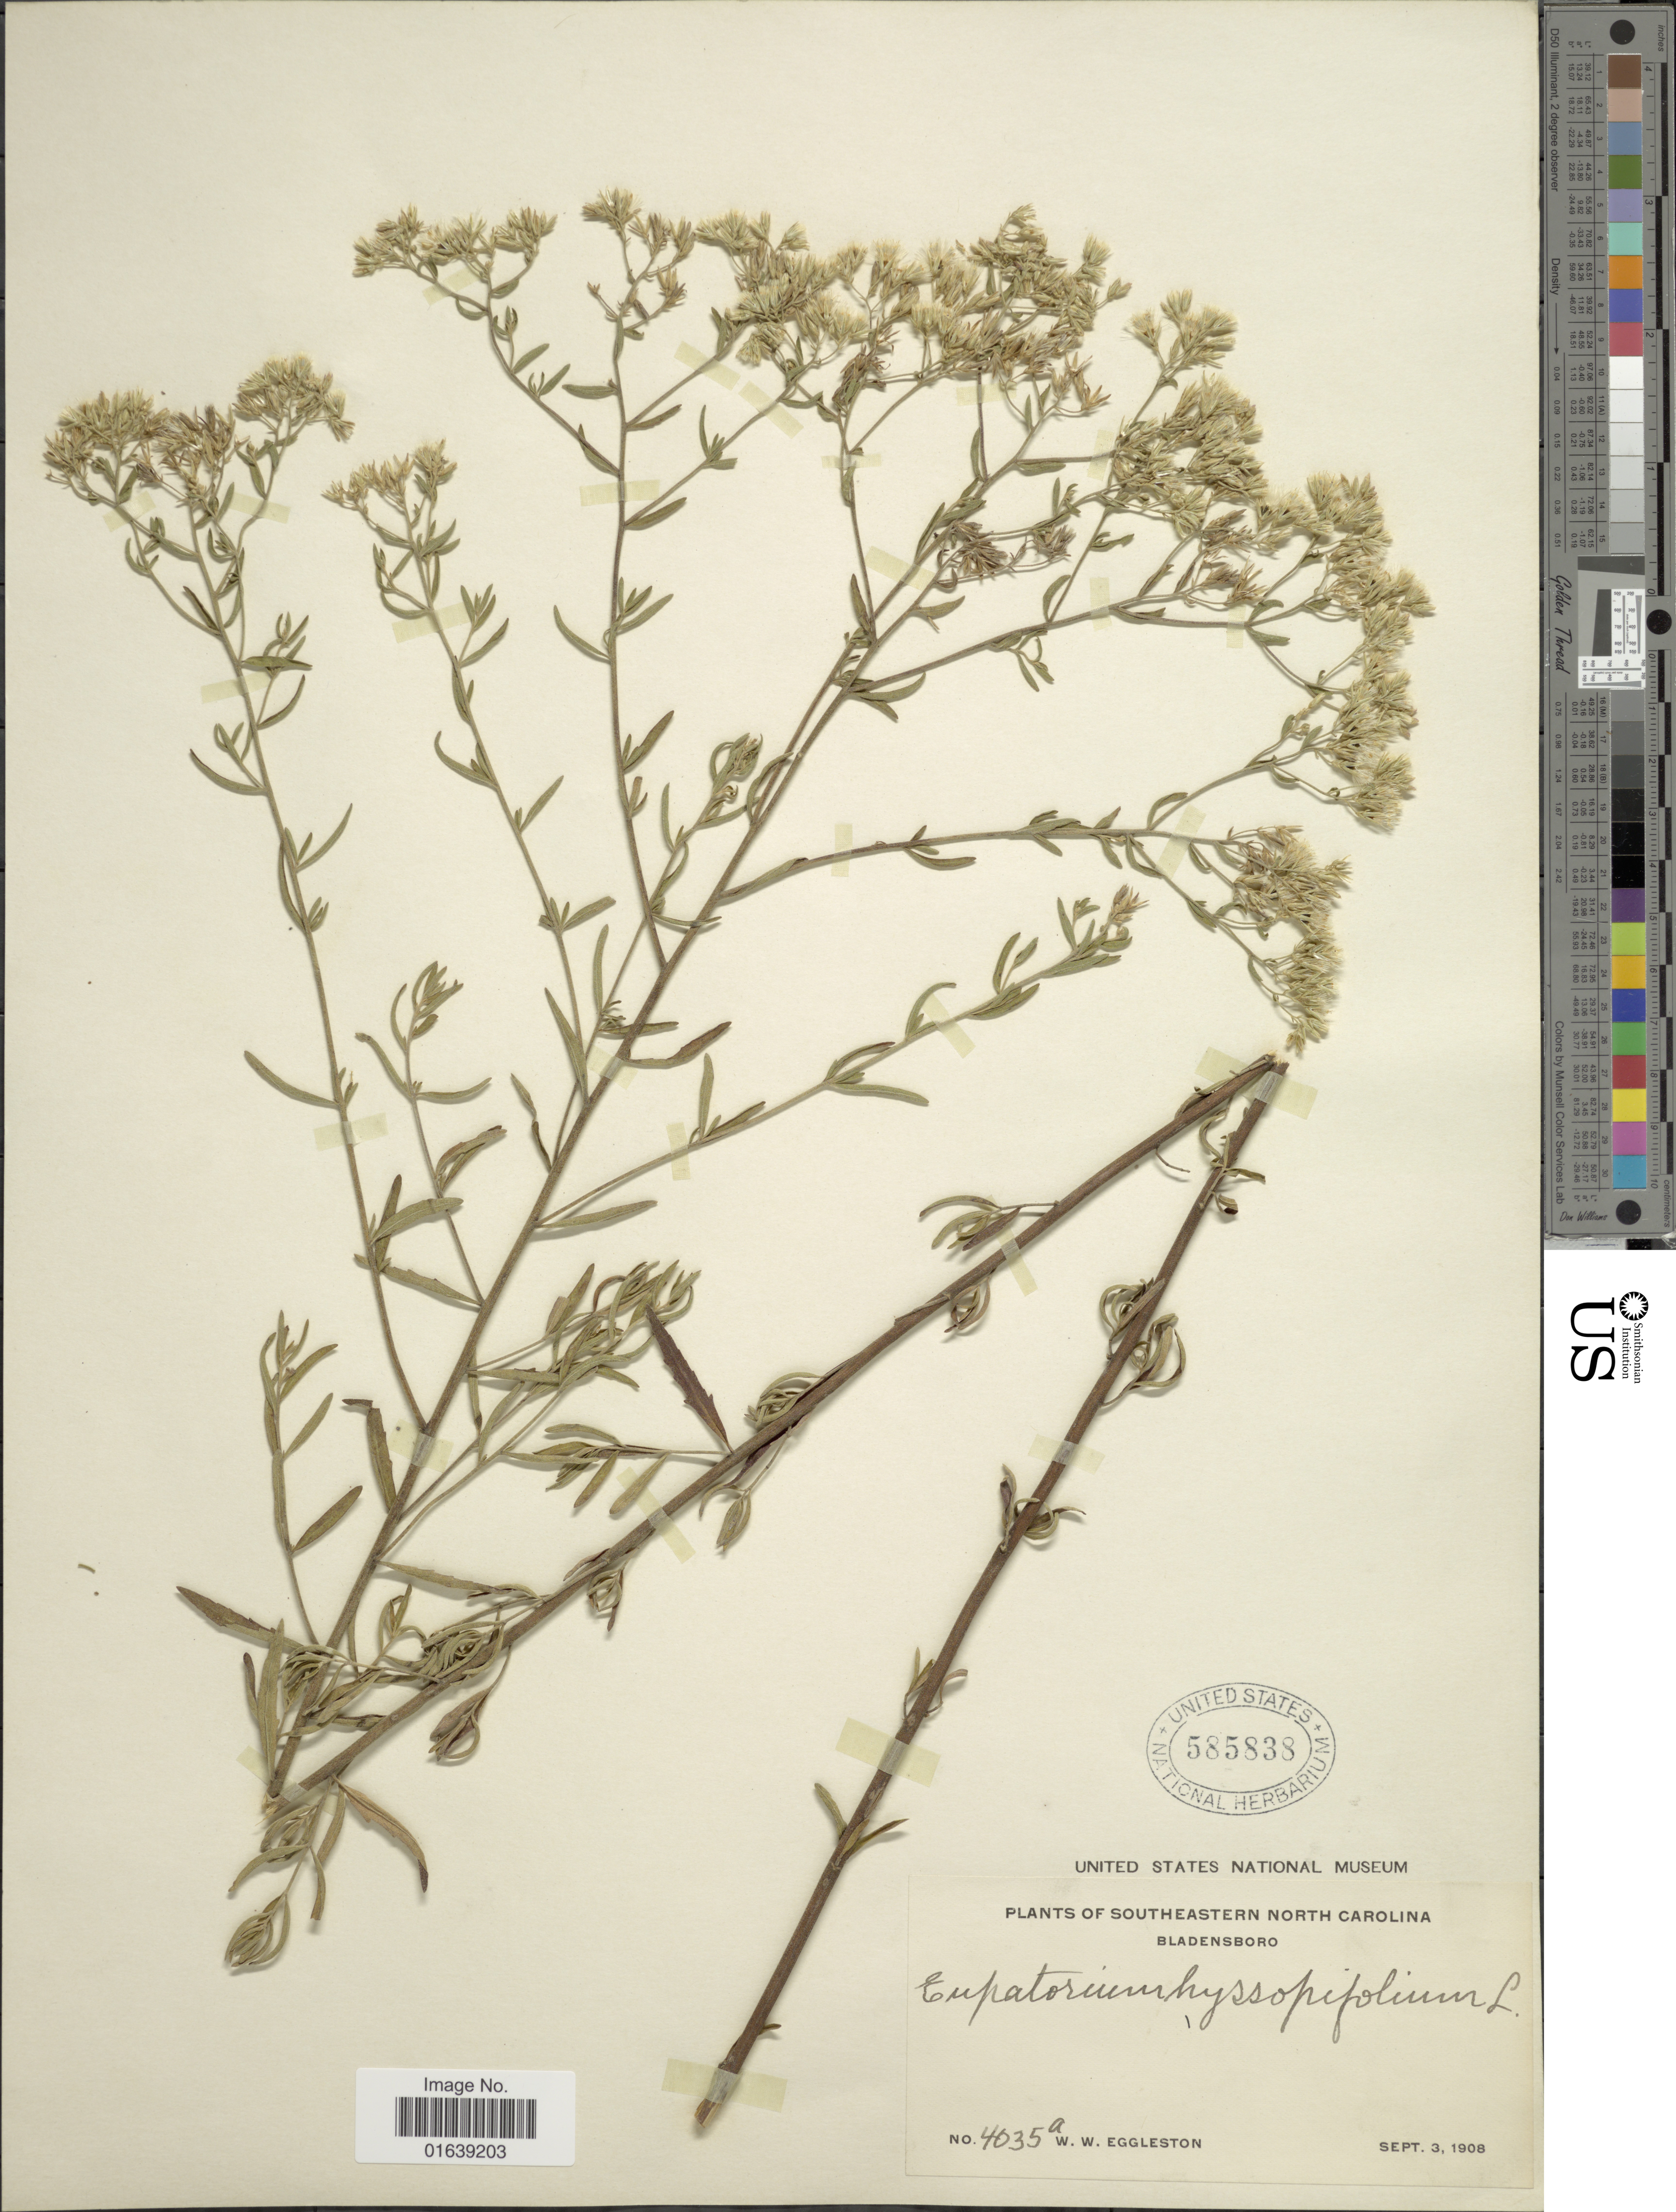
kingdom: Plantae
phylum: Tracheophyta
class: Magnoliopsida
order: Asterales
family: Asteraceae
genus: Eupatorium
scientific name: Eupatorium hyssopifolium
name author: L.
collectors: W. W. Eggleston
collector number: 4035a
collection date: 1908-09-03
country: United States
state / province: North Carolina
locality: Southeastern North Carolina. Bladensboro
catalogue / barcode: US 585838